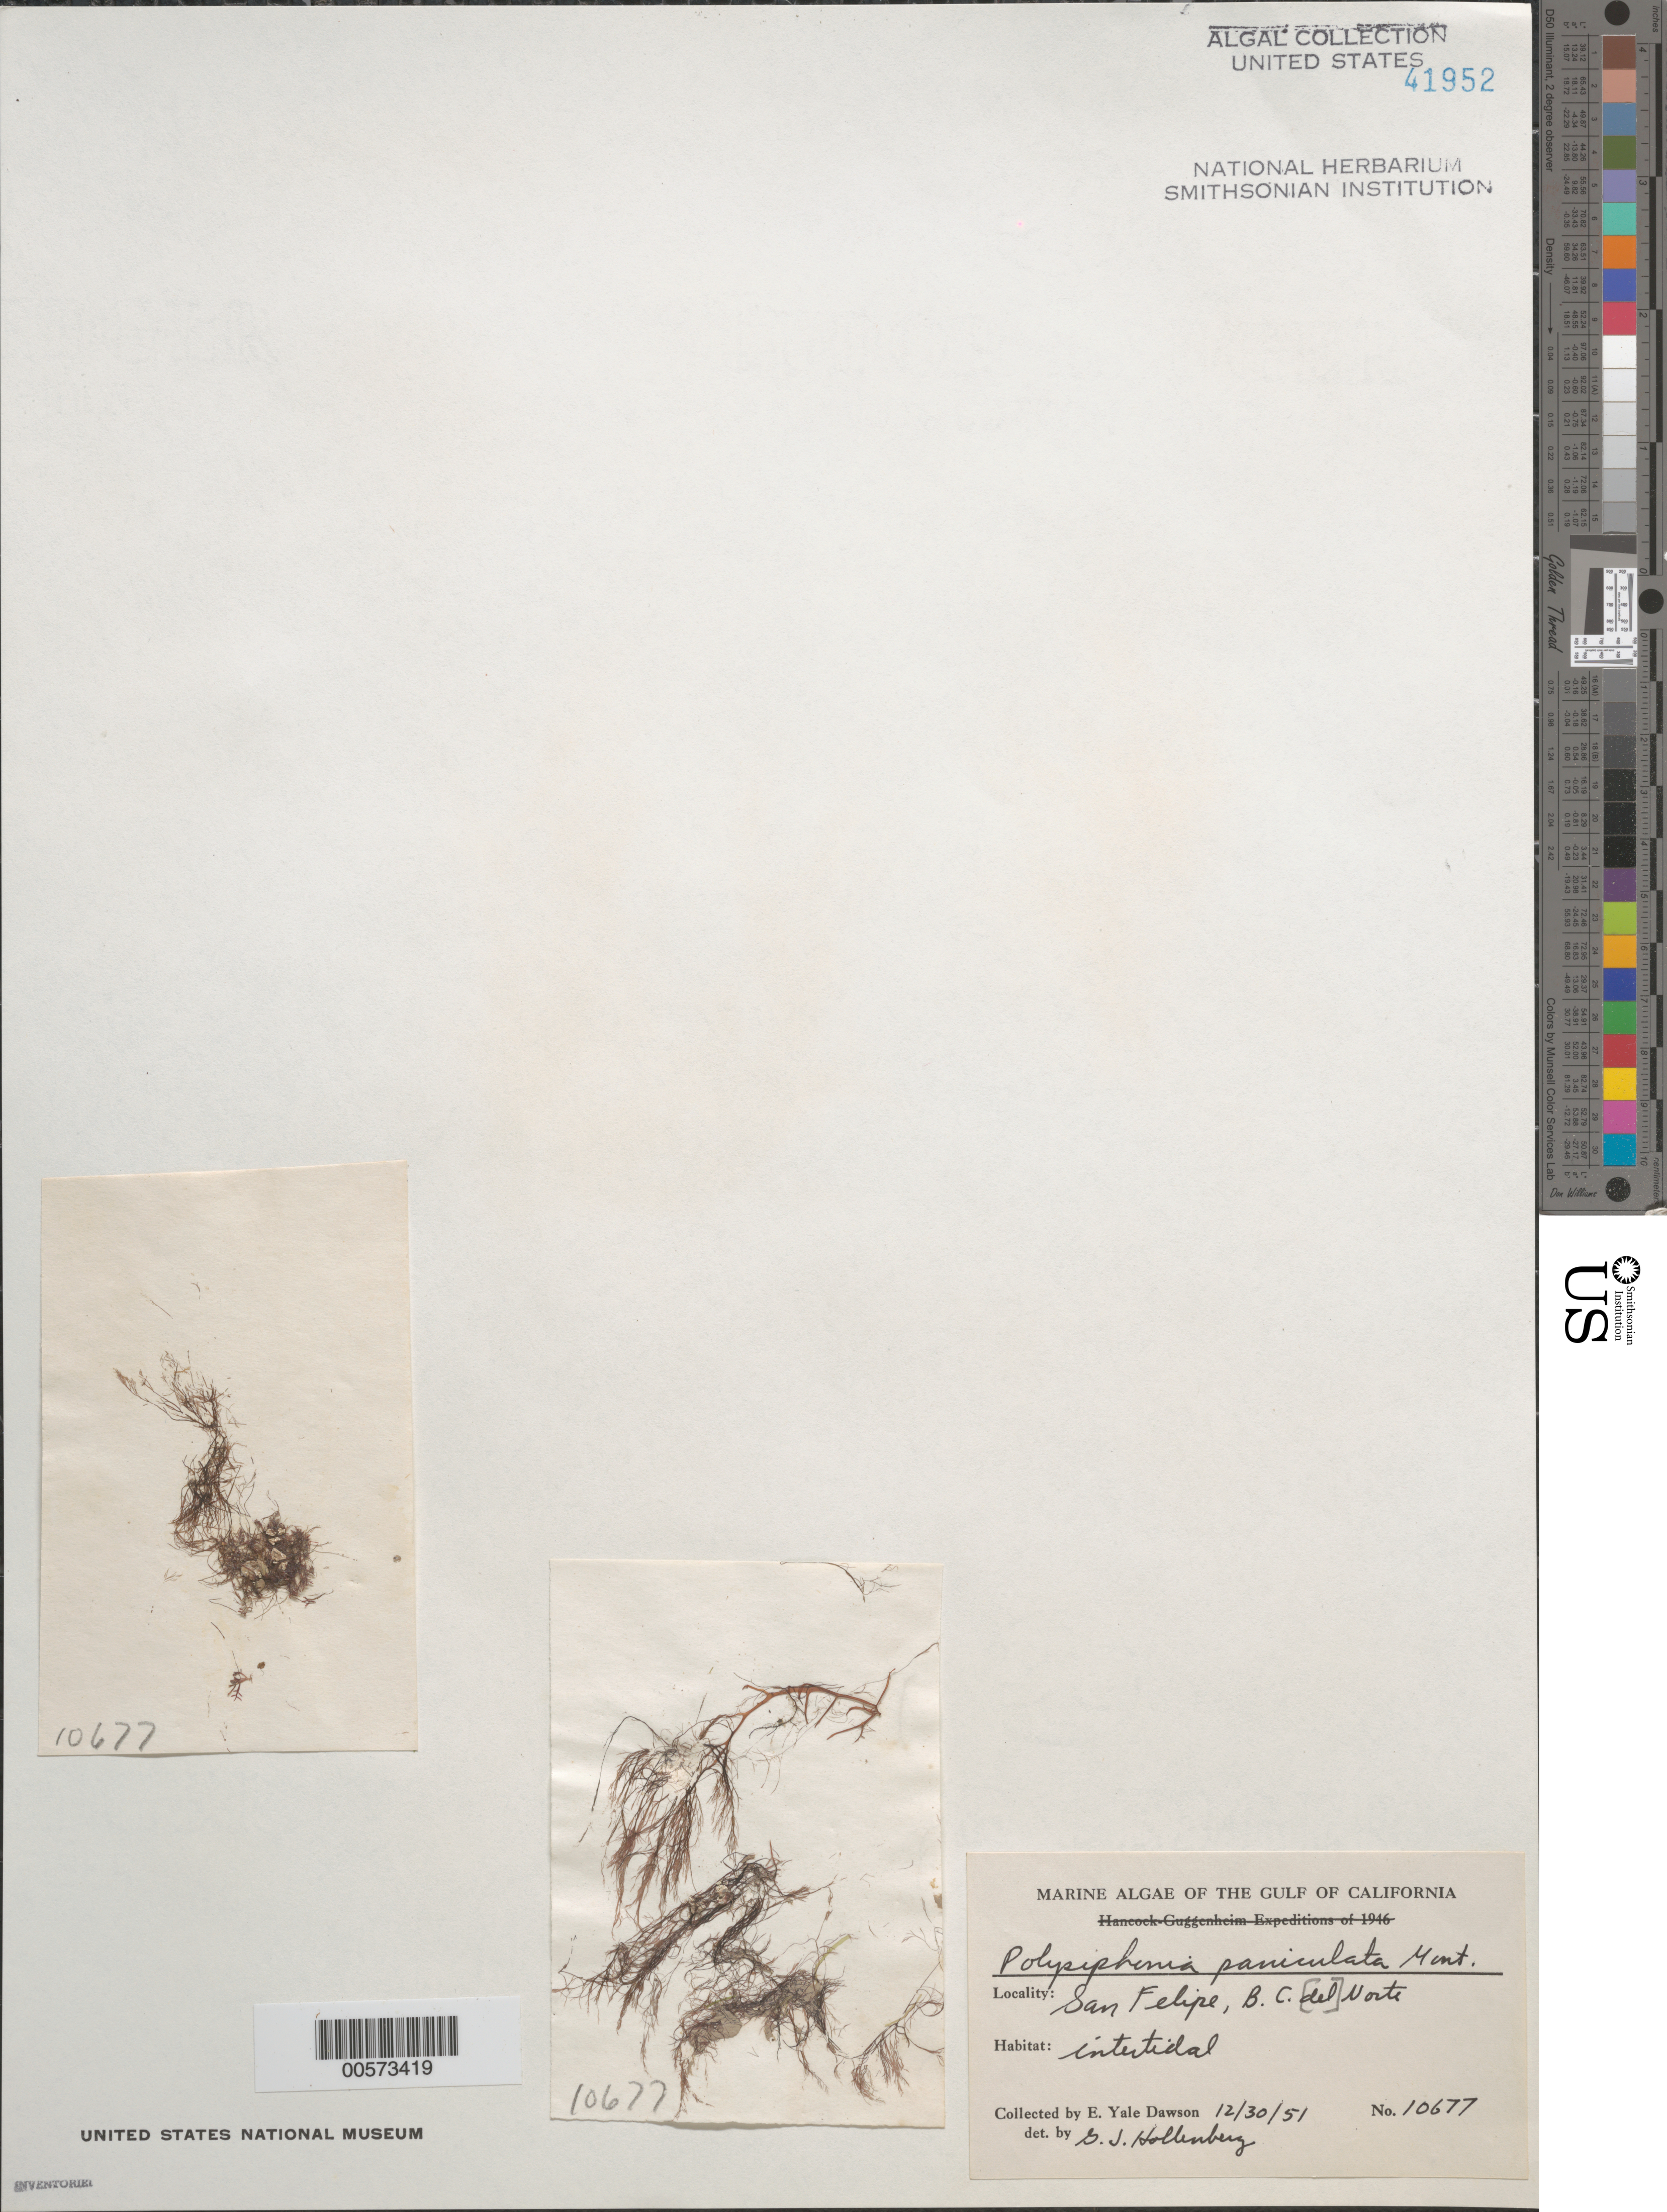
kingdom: Plantae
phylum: Rhodophyta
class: Florideophyceae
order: Ceramiales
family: Rhodomelaceae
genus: Eutrichosiphonia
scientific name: Eutrichosiphonia paniculata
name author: (Mont.) D.E.Bustamante & T.O. Cho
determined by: Algae name updating Project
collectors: E. Y. Dawson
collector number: EYD 10677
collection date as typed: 30 Dec 1951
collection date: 1951-12-30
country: Mexico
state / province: Baja California Norte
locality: San Felipe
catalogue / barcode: US 41952